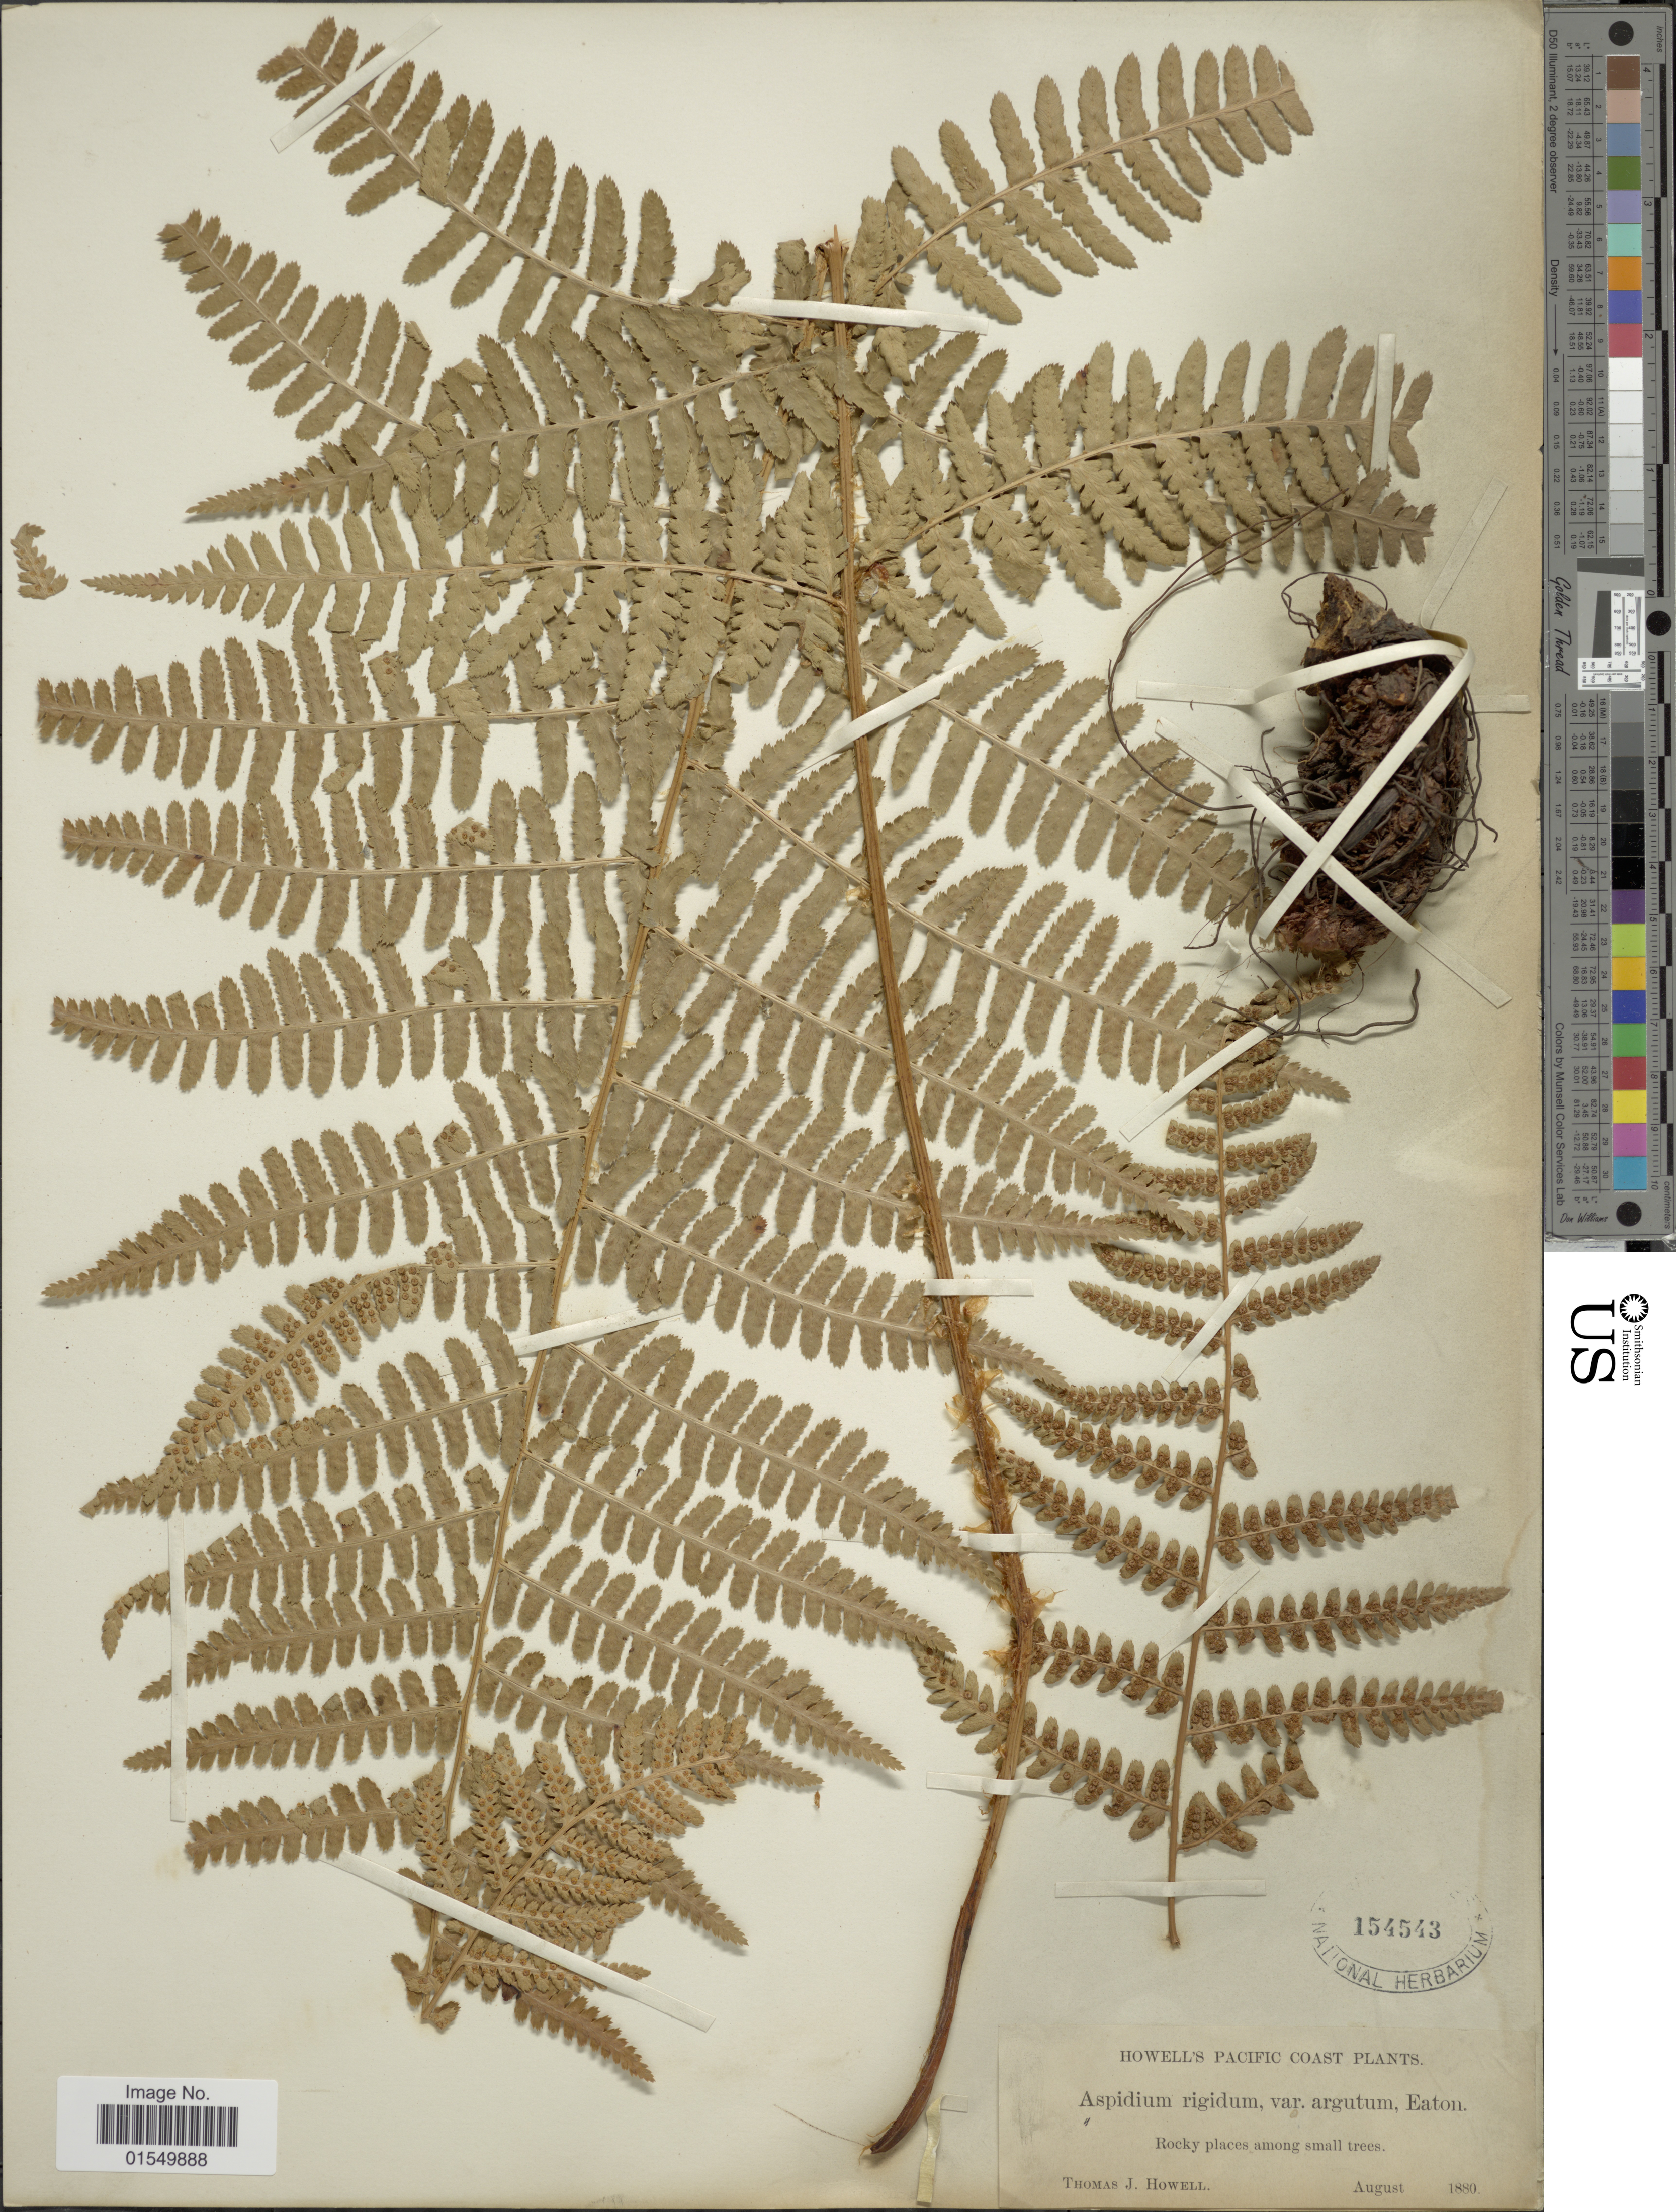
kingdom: Plantae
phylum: Tracheophyta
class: Polypodiopsida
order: Polypodiales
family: Dryopteridaceae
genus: Dryopteris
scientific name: Dryopteris arguta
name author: (Kaulf.) Maxon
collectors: T. J. Howell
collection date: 1880-08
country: United States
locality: Pacific Coast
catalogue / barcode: US 154543